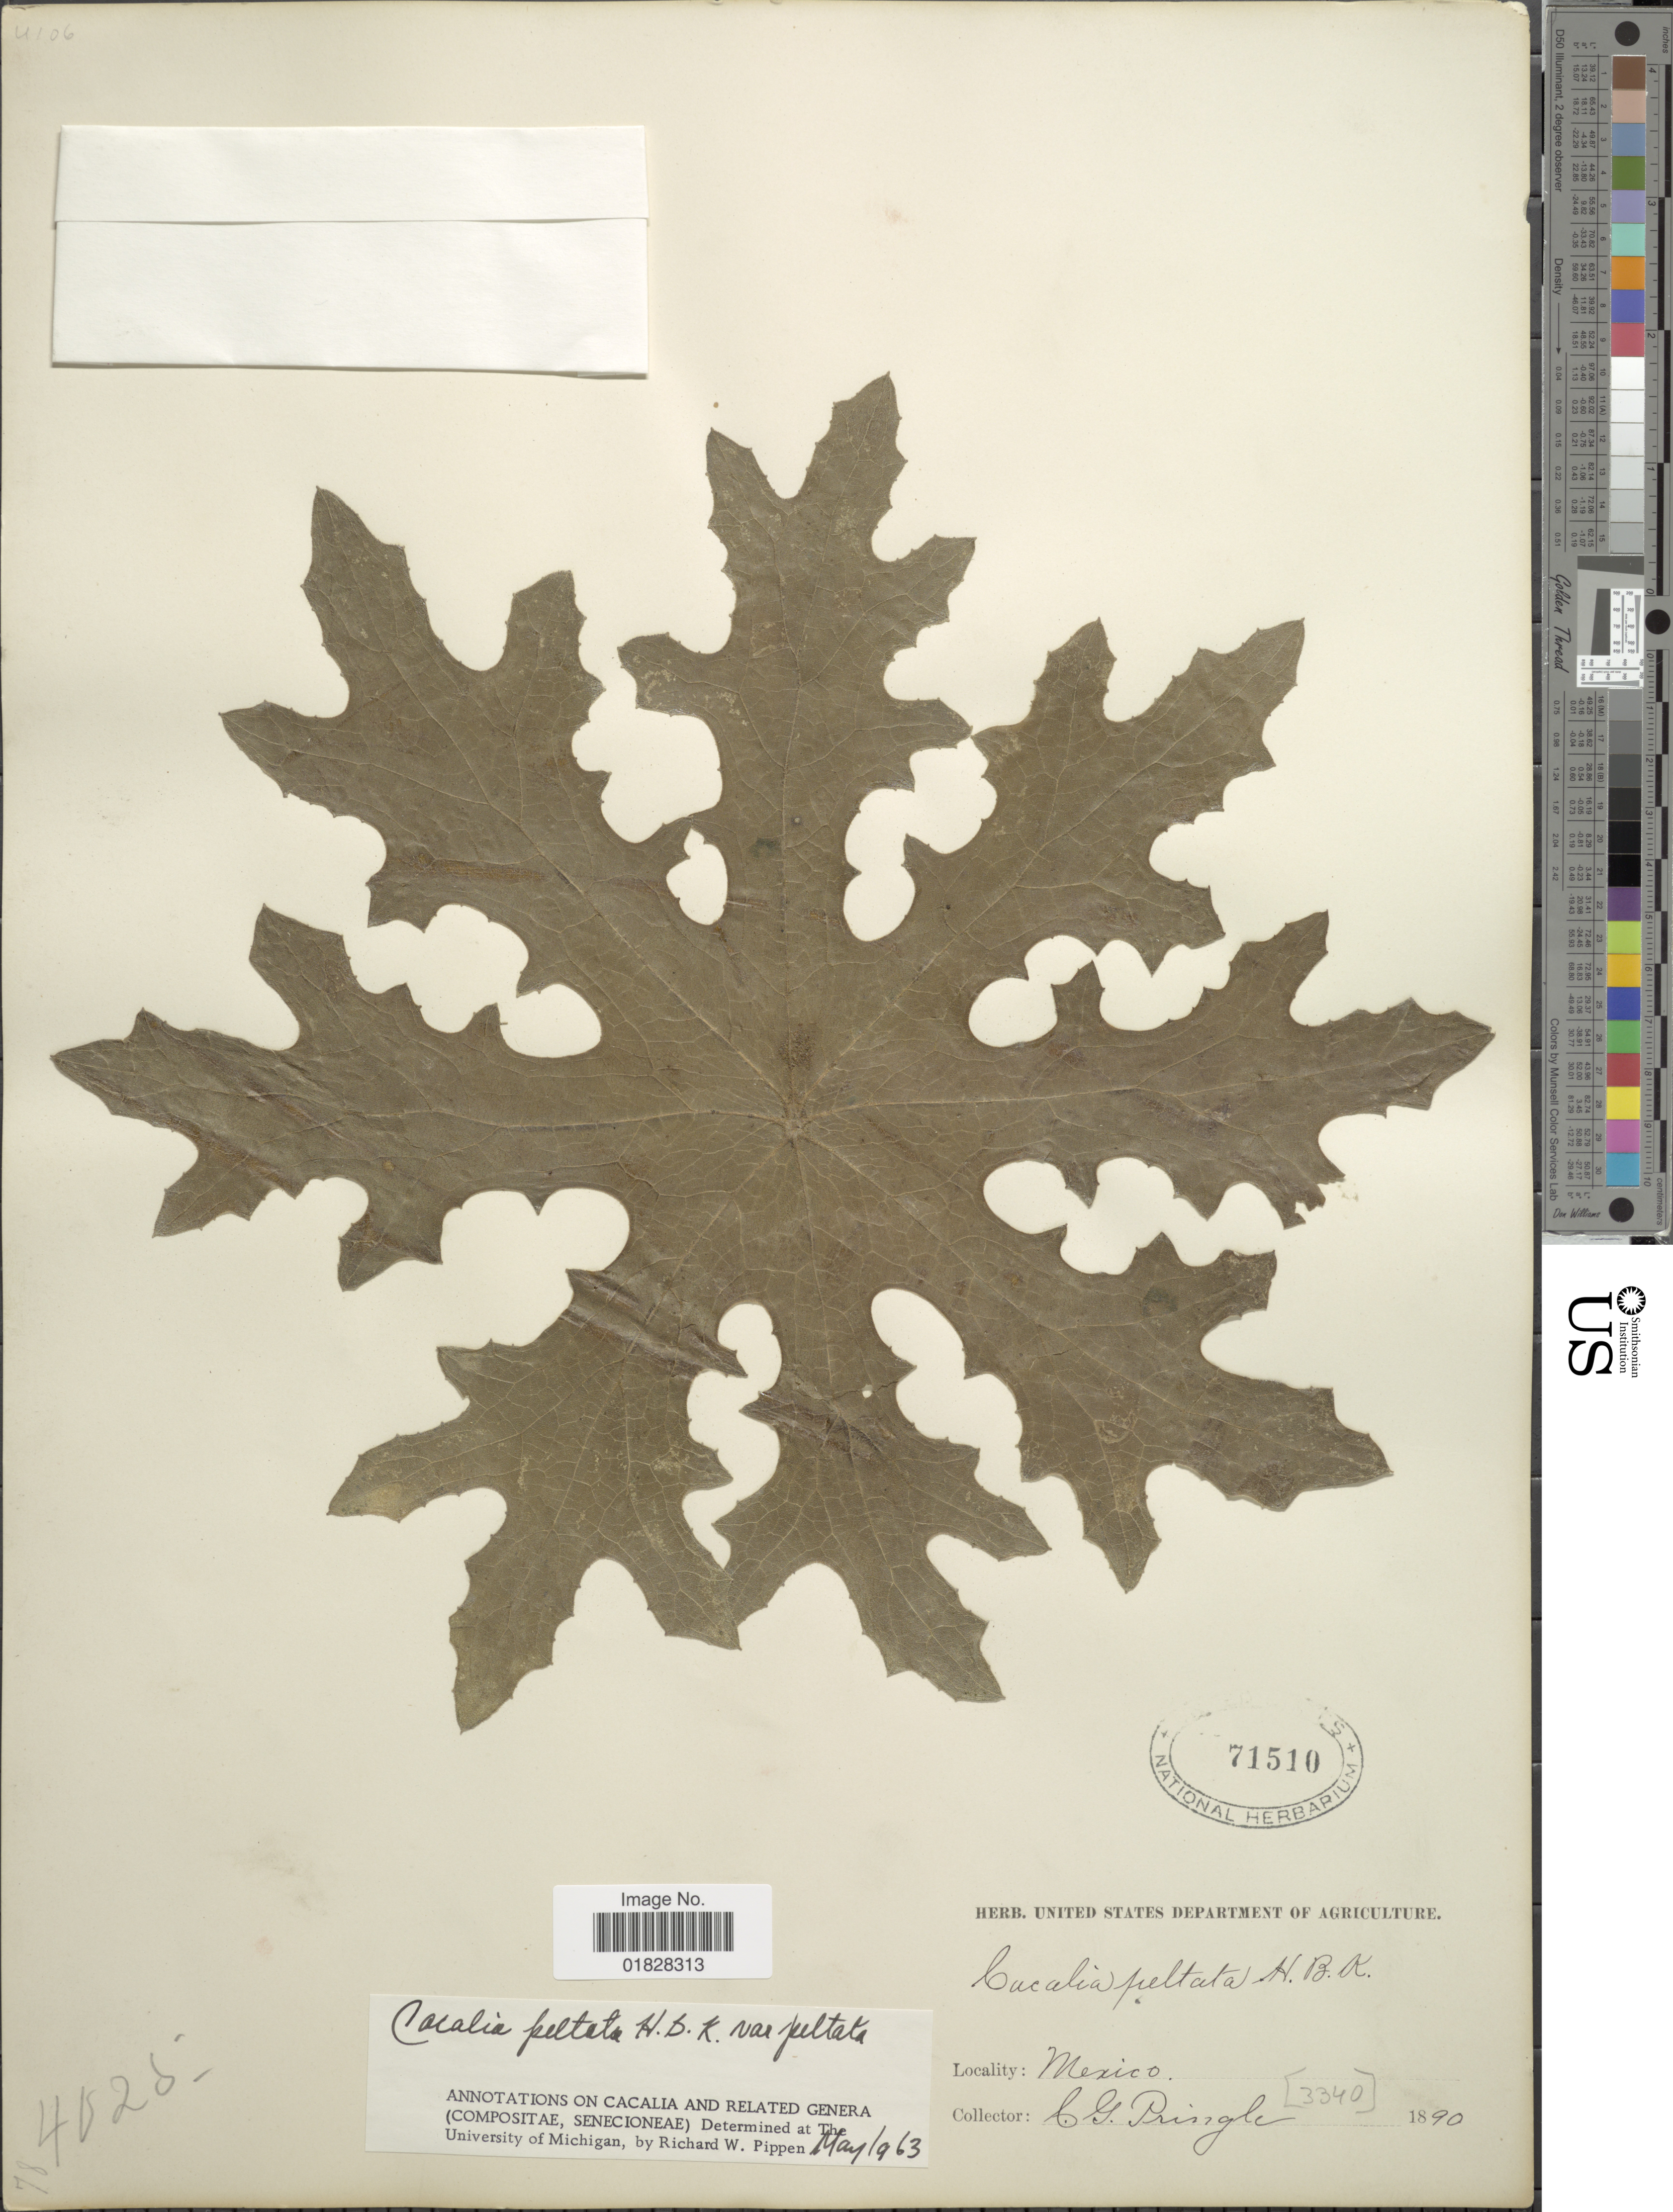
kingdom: Plantae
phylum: Tracheophyta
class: Magnoliopsida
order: Asterales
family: Asteraceae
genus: Psacalium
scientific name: Psacalium peltatum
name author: Cass.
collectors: C. G. Pringle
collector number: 3340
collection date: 1890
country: Mexico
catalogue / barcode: US 71510